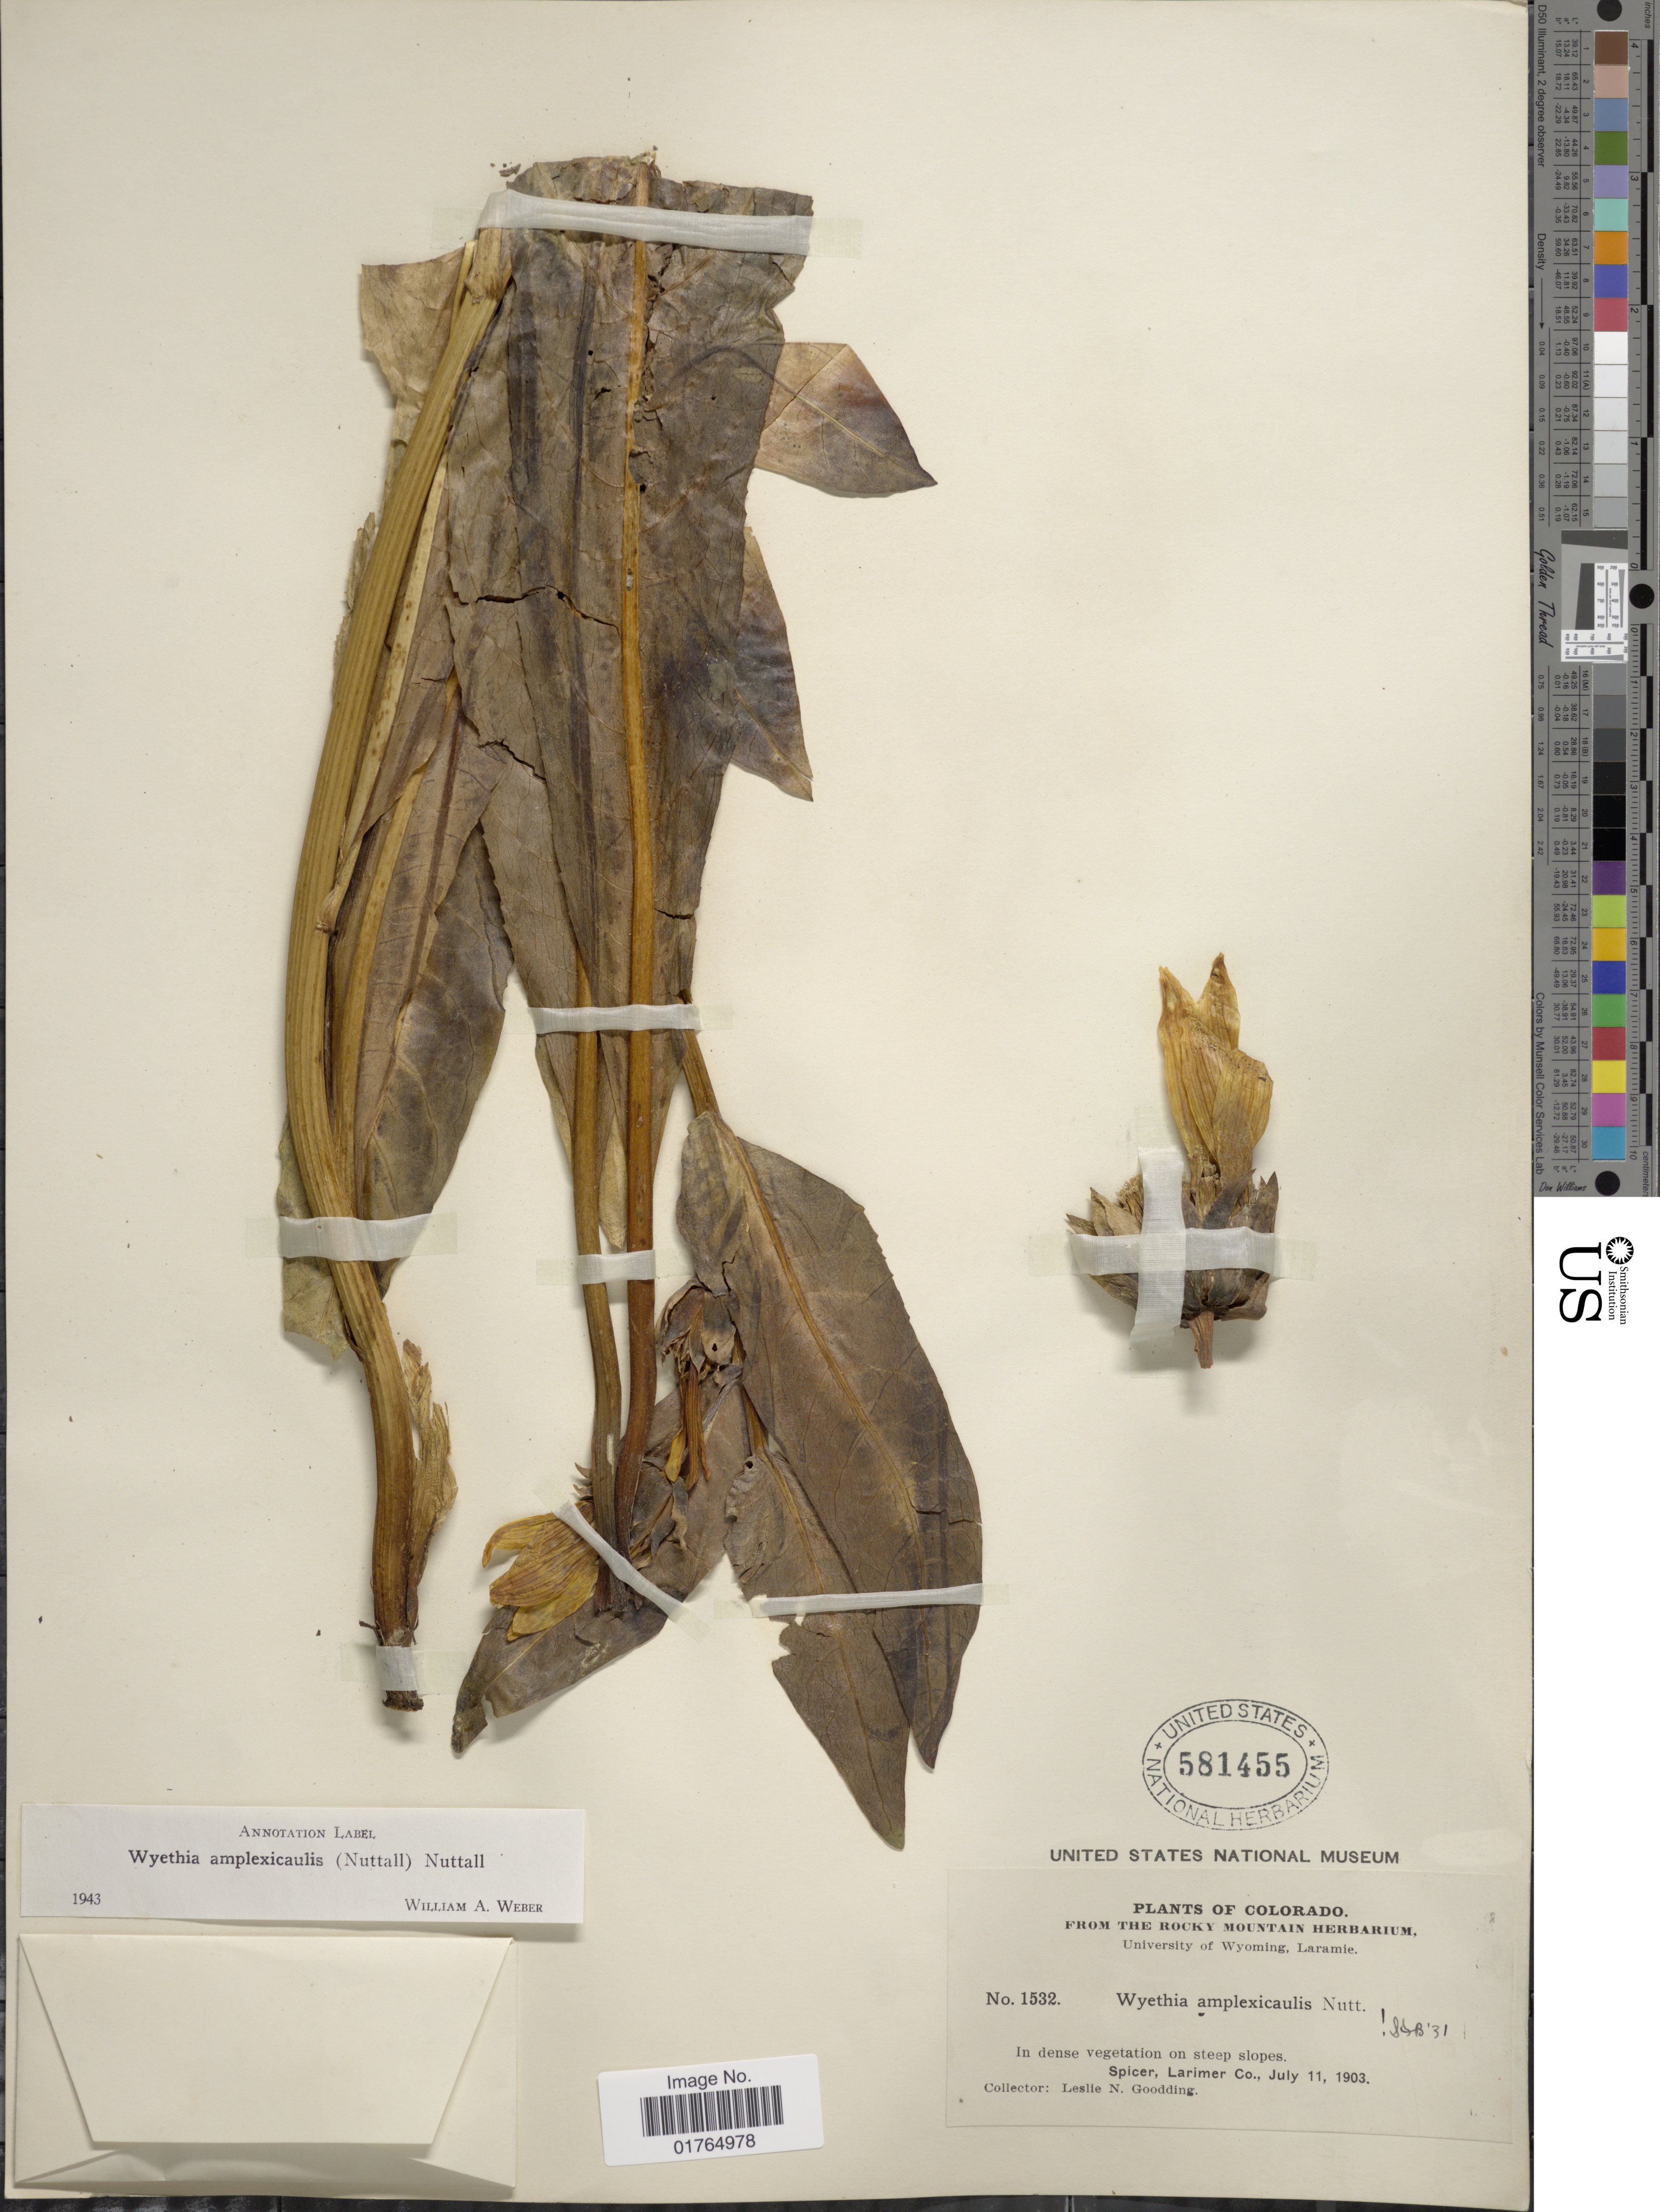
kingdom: Plantae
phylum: Tracheophyta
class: Magnoliopsida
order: Asterales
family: Asteraceae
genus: Wyethia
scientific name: Wyethia amplexicaulis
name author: Nutt.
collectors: L. N. Goodding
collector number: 1532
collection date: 1903-07-11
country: United States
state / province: Colorado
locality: Spicer, Larimer Co.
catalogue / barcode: US 581455